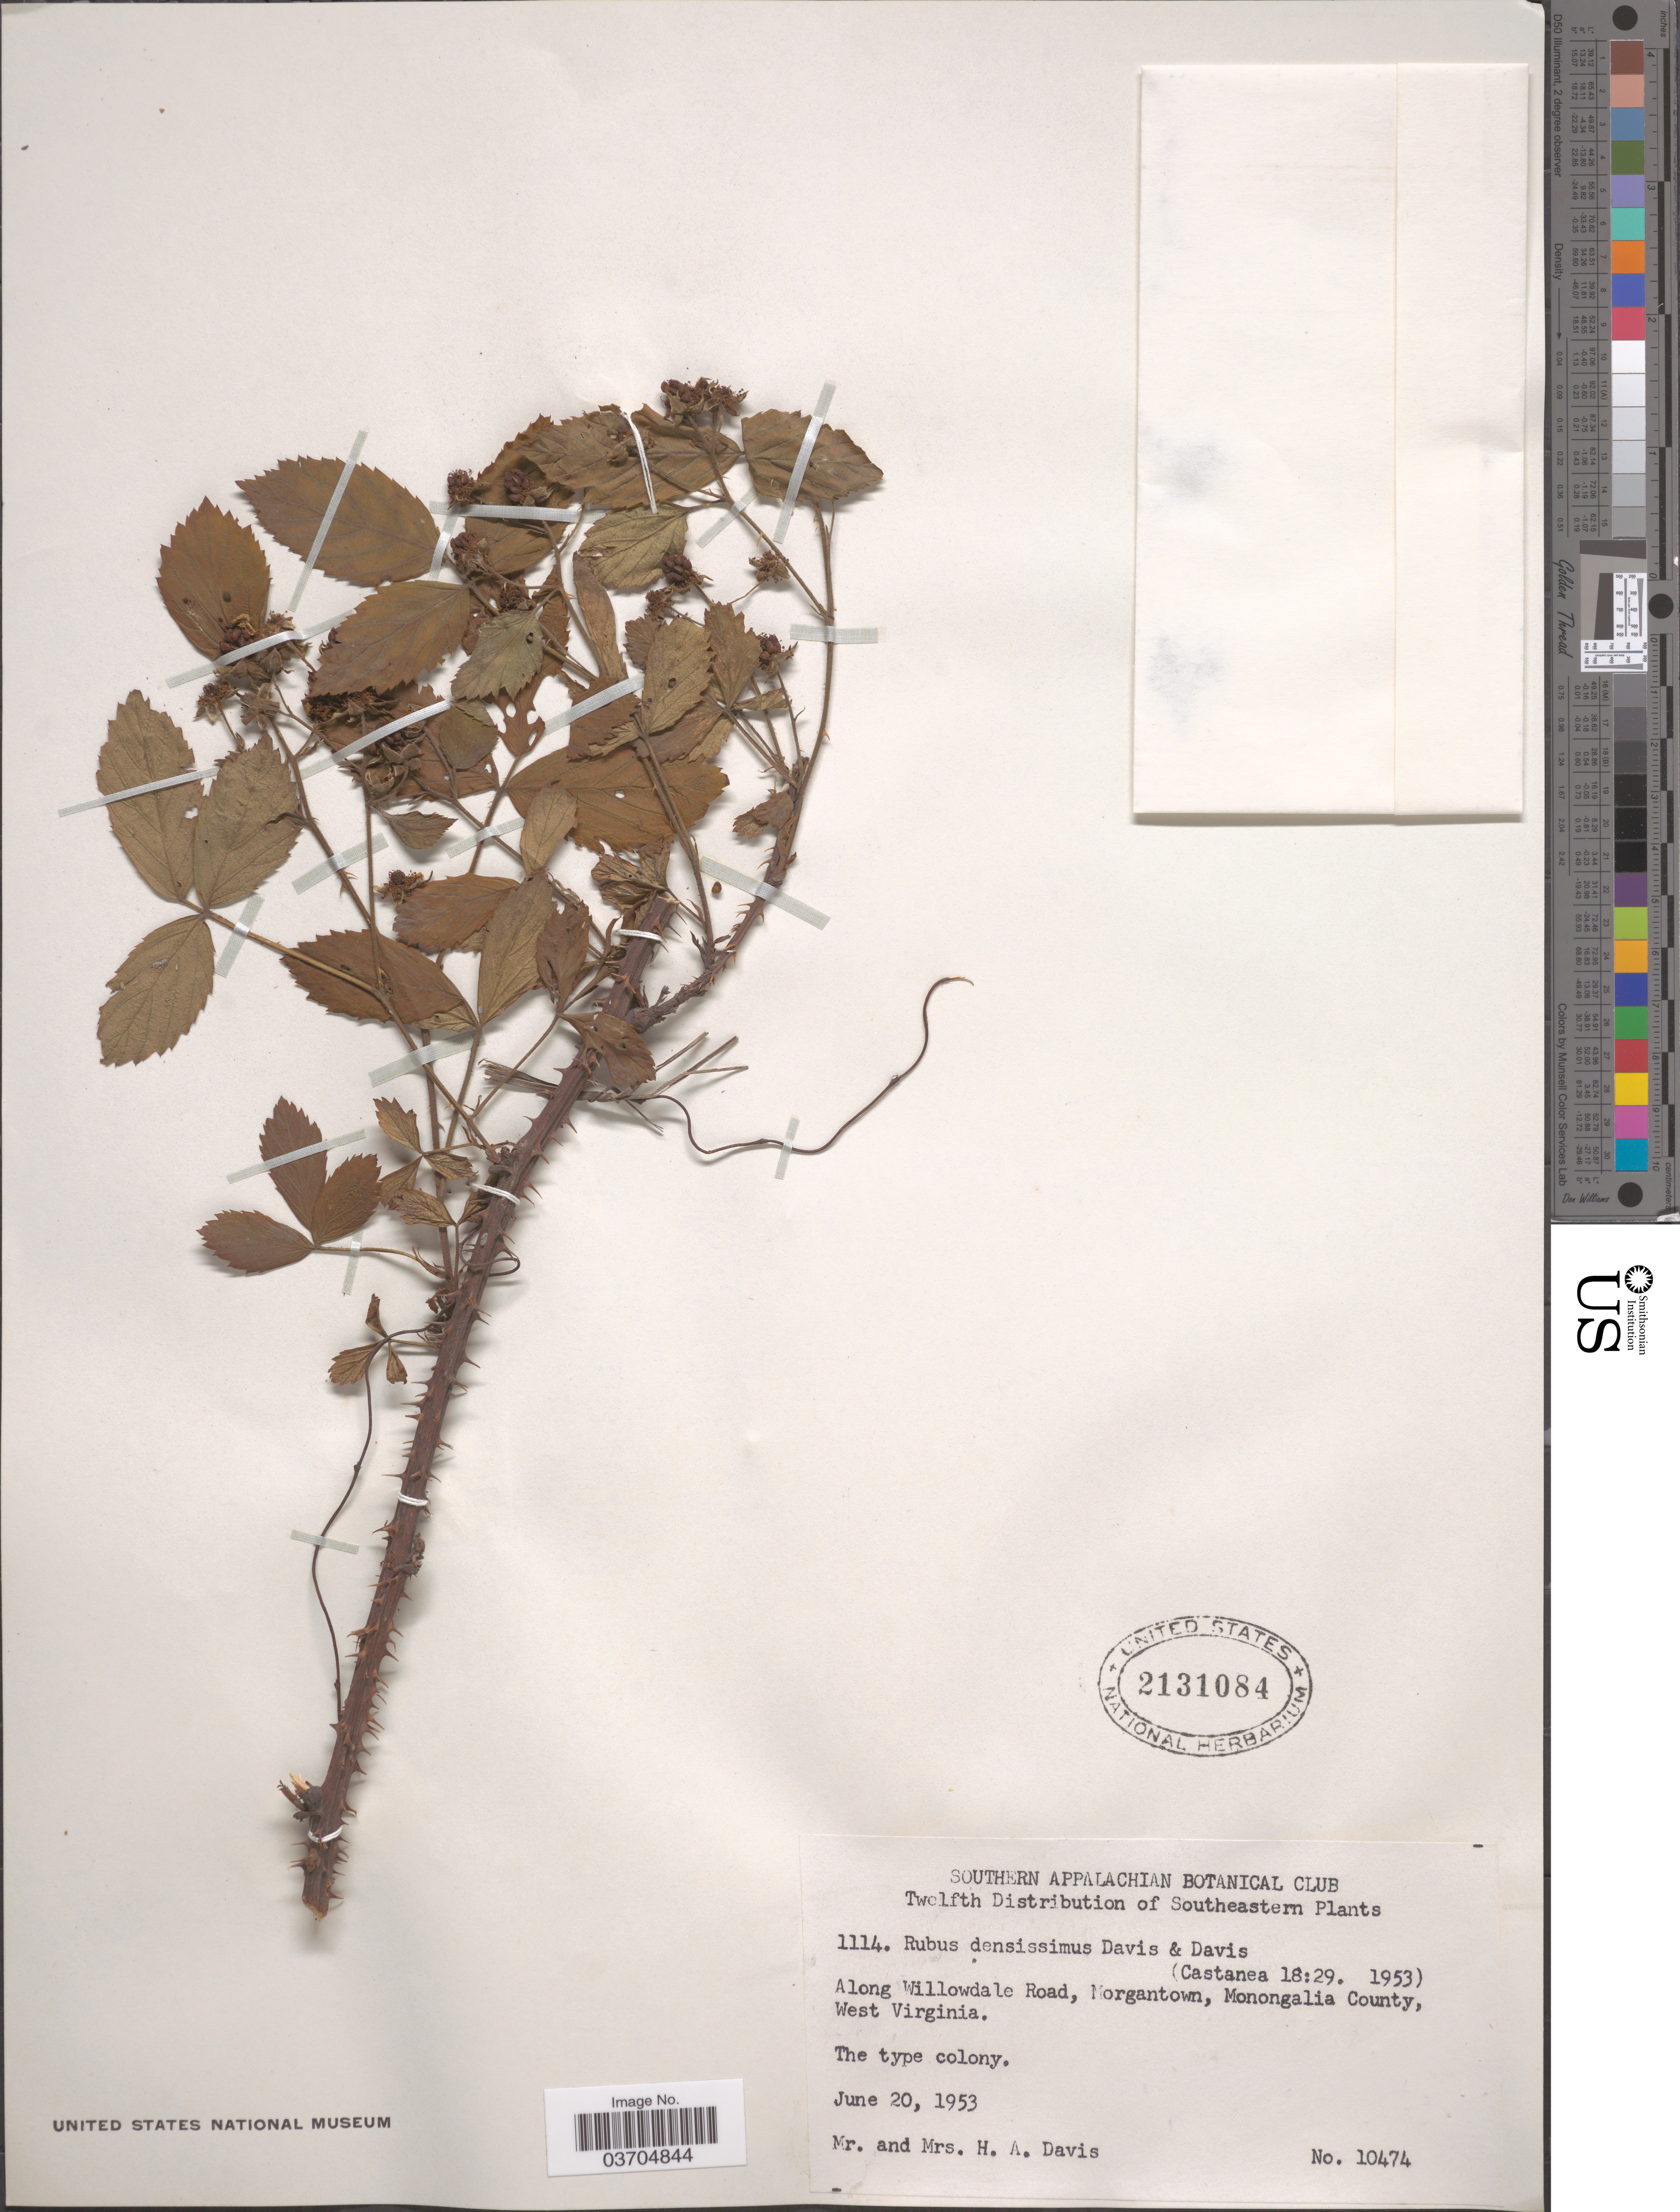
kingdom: Plantae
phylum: Tracheophyta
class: Magnoliopsida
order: Rosales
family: Rosaceae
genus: Rubus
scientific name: Rubus densissimus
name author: H.A. Davis & T. Davis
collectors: H. Davis & H. Davis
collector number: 10474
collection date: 1953-06-20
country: United States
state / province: West Virginia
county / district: Monongalia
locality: Along Willowdale Road, Morgantown, Monongalia County.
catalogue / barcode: US 2131084